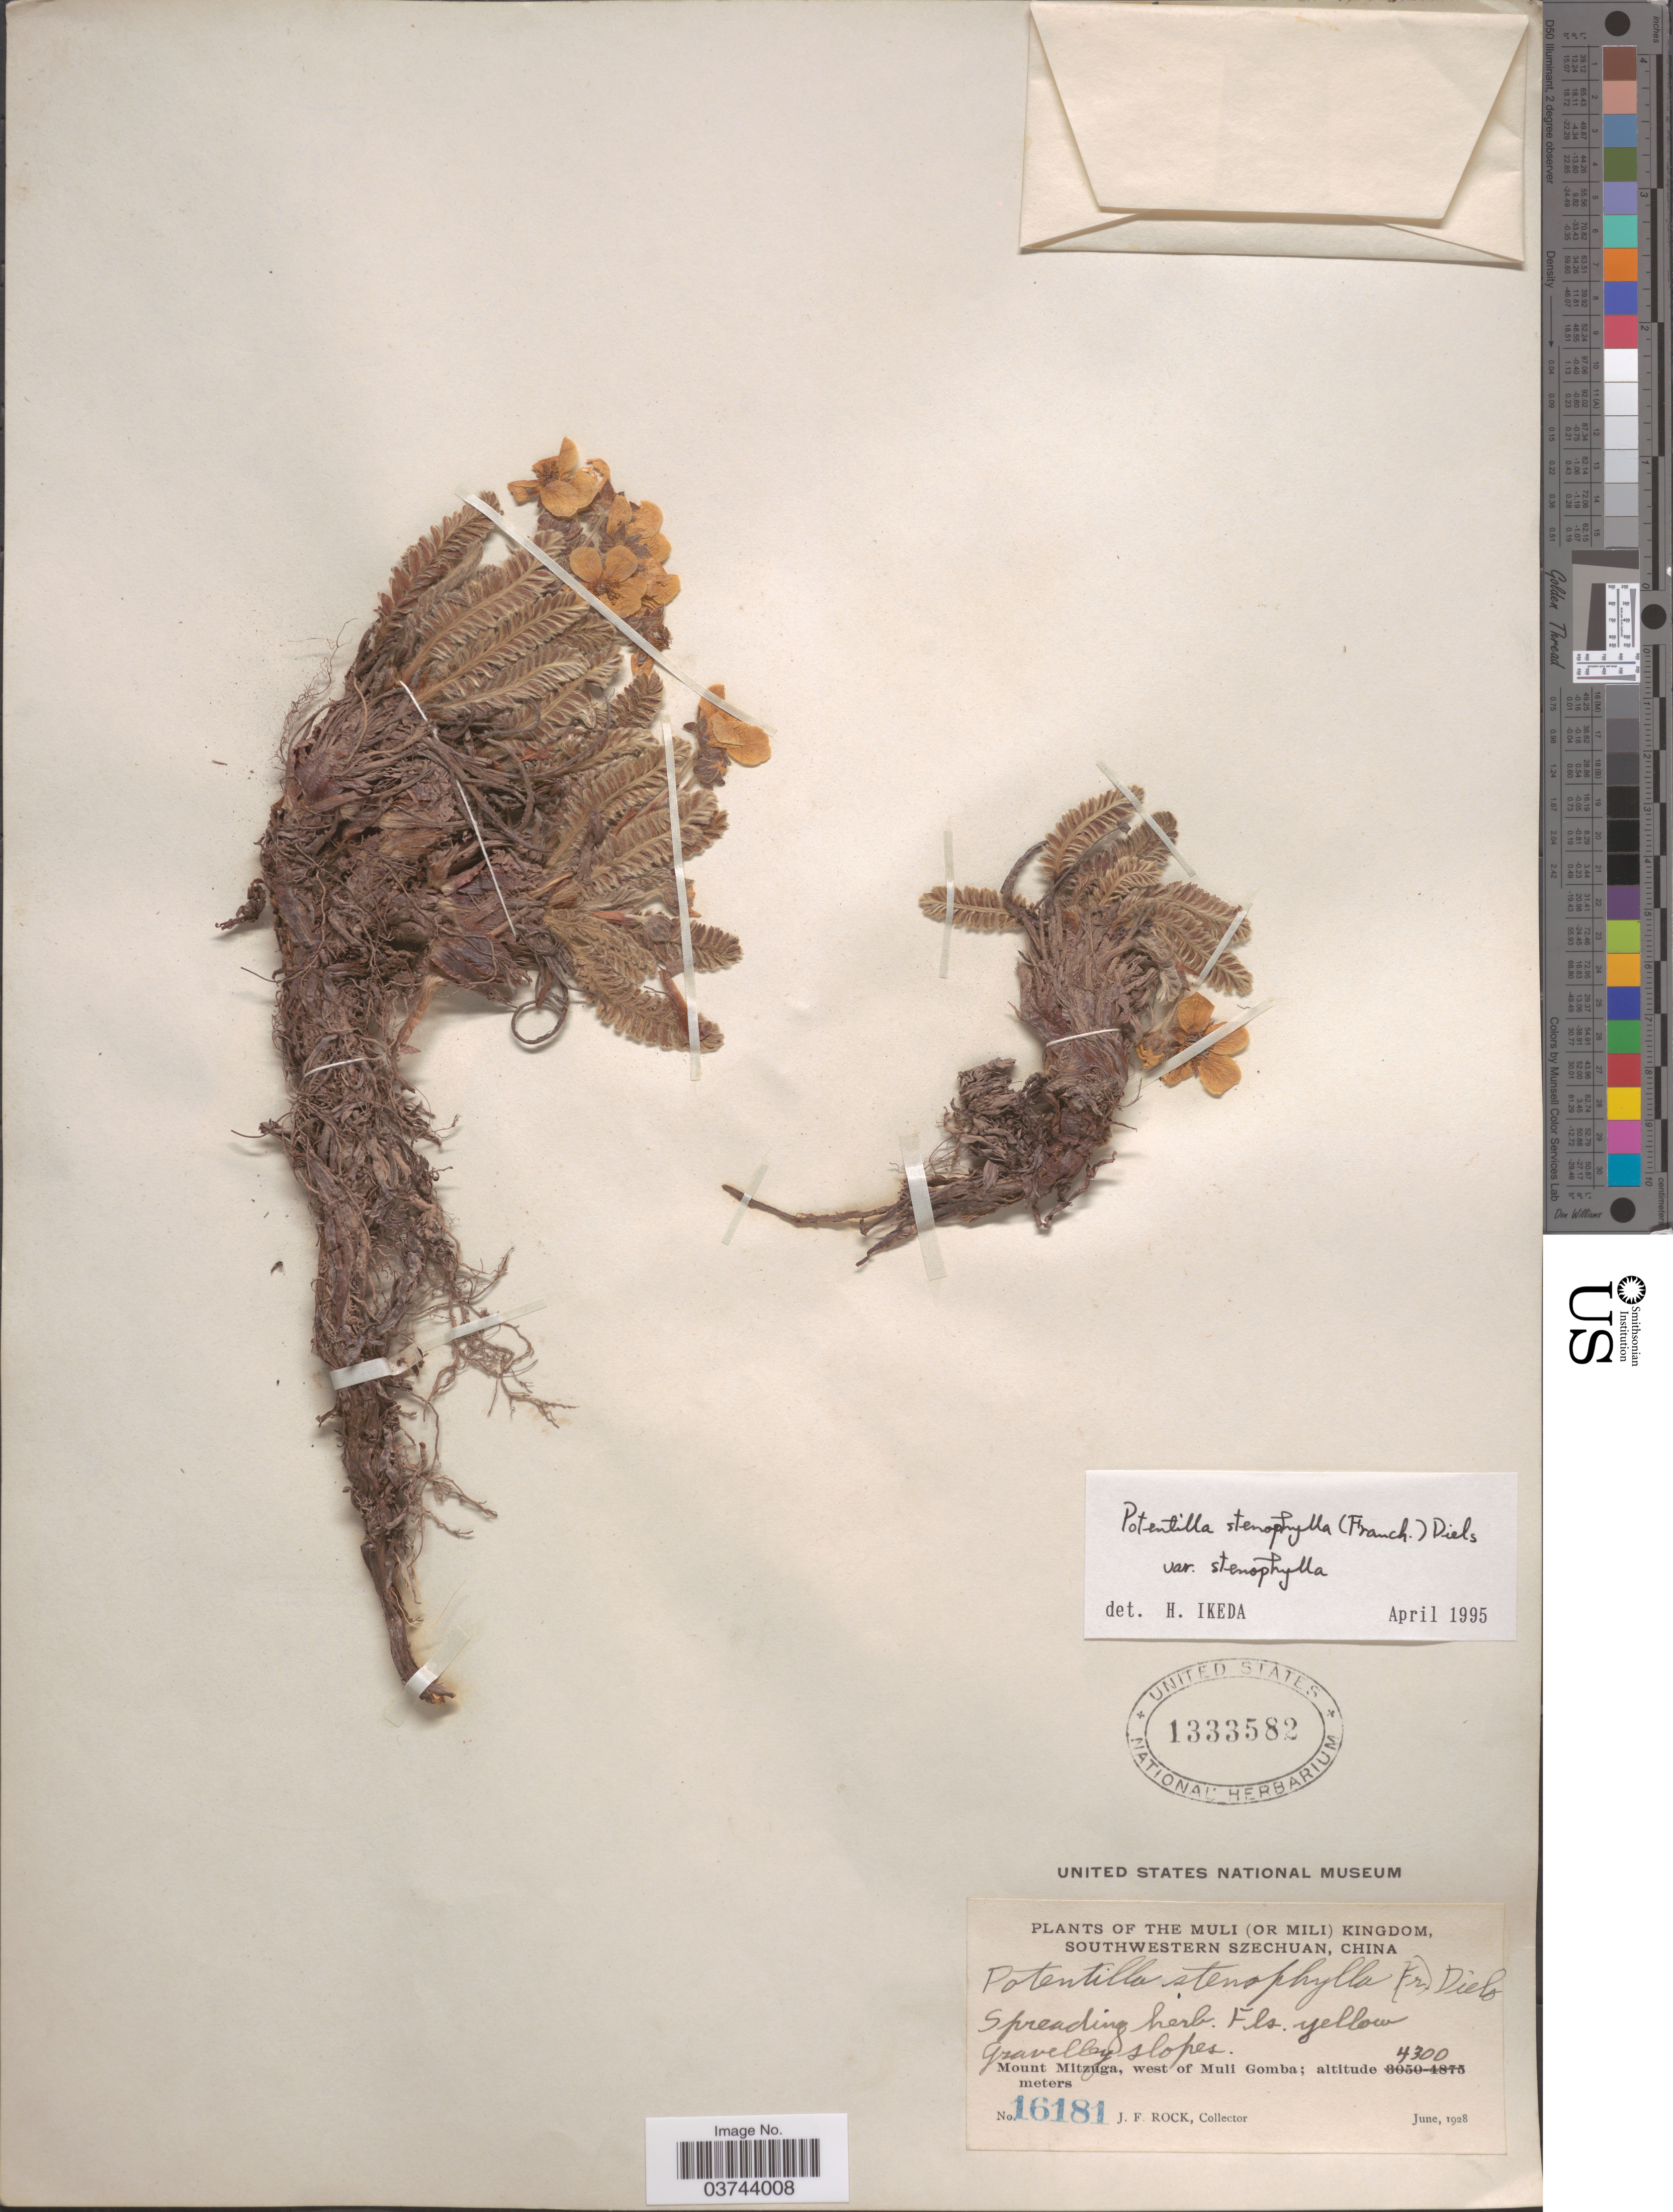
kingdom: Plantae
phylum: Tracheophyta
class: Magnoliopsida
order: Rosales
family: Rosaceae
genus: Potentilla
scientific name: Potentilla stenophylla var. stenophylla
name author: (Franch.) Diels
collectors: J. Rock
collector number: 16181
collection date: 1928-06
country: China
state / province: Sichuan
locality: The Muli (or Mili) Kingdom, Southwestern Szechuan. Mount Mitzuga, west of Muli Gomba.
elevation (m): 4300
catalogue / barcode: US 1333582